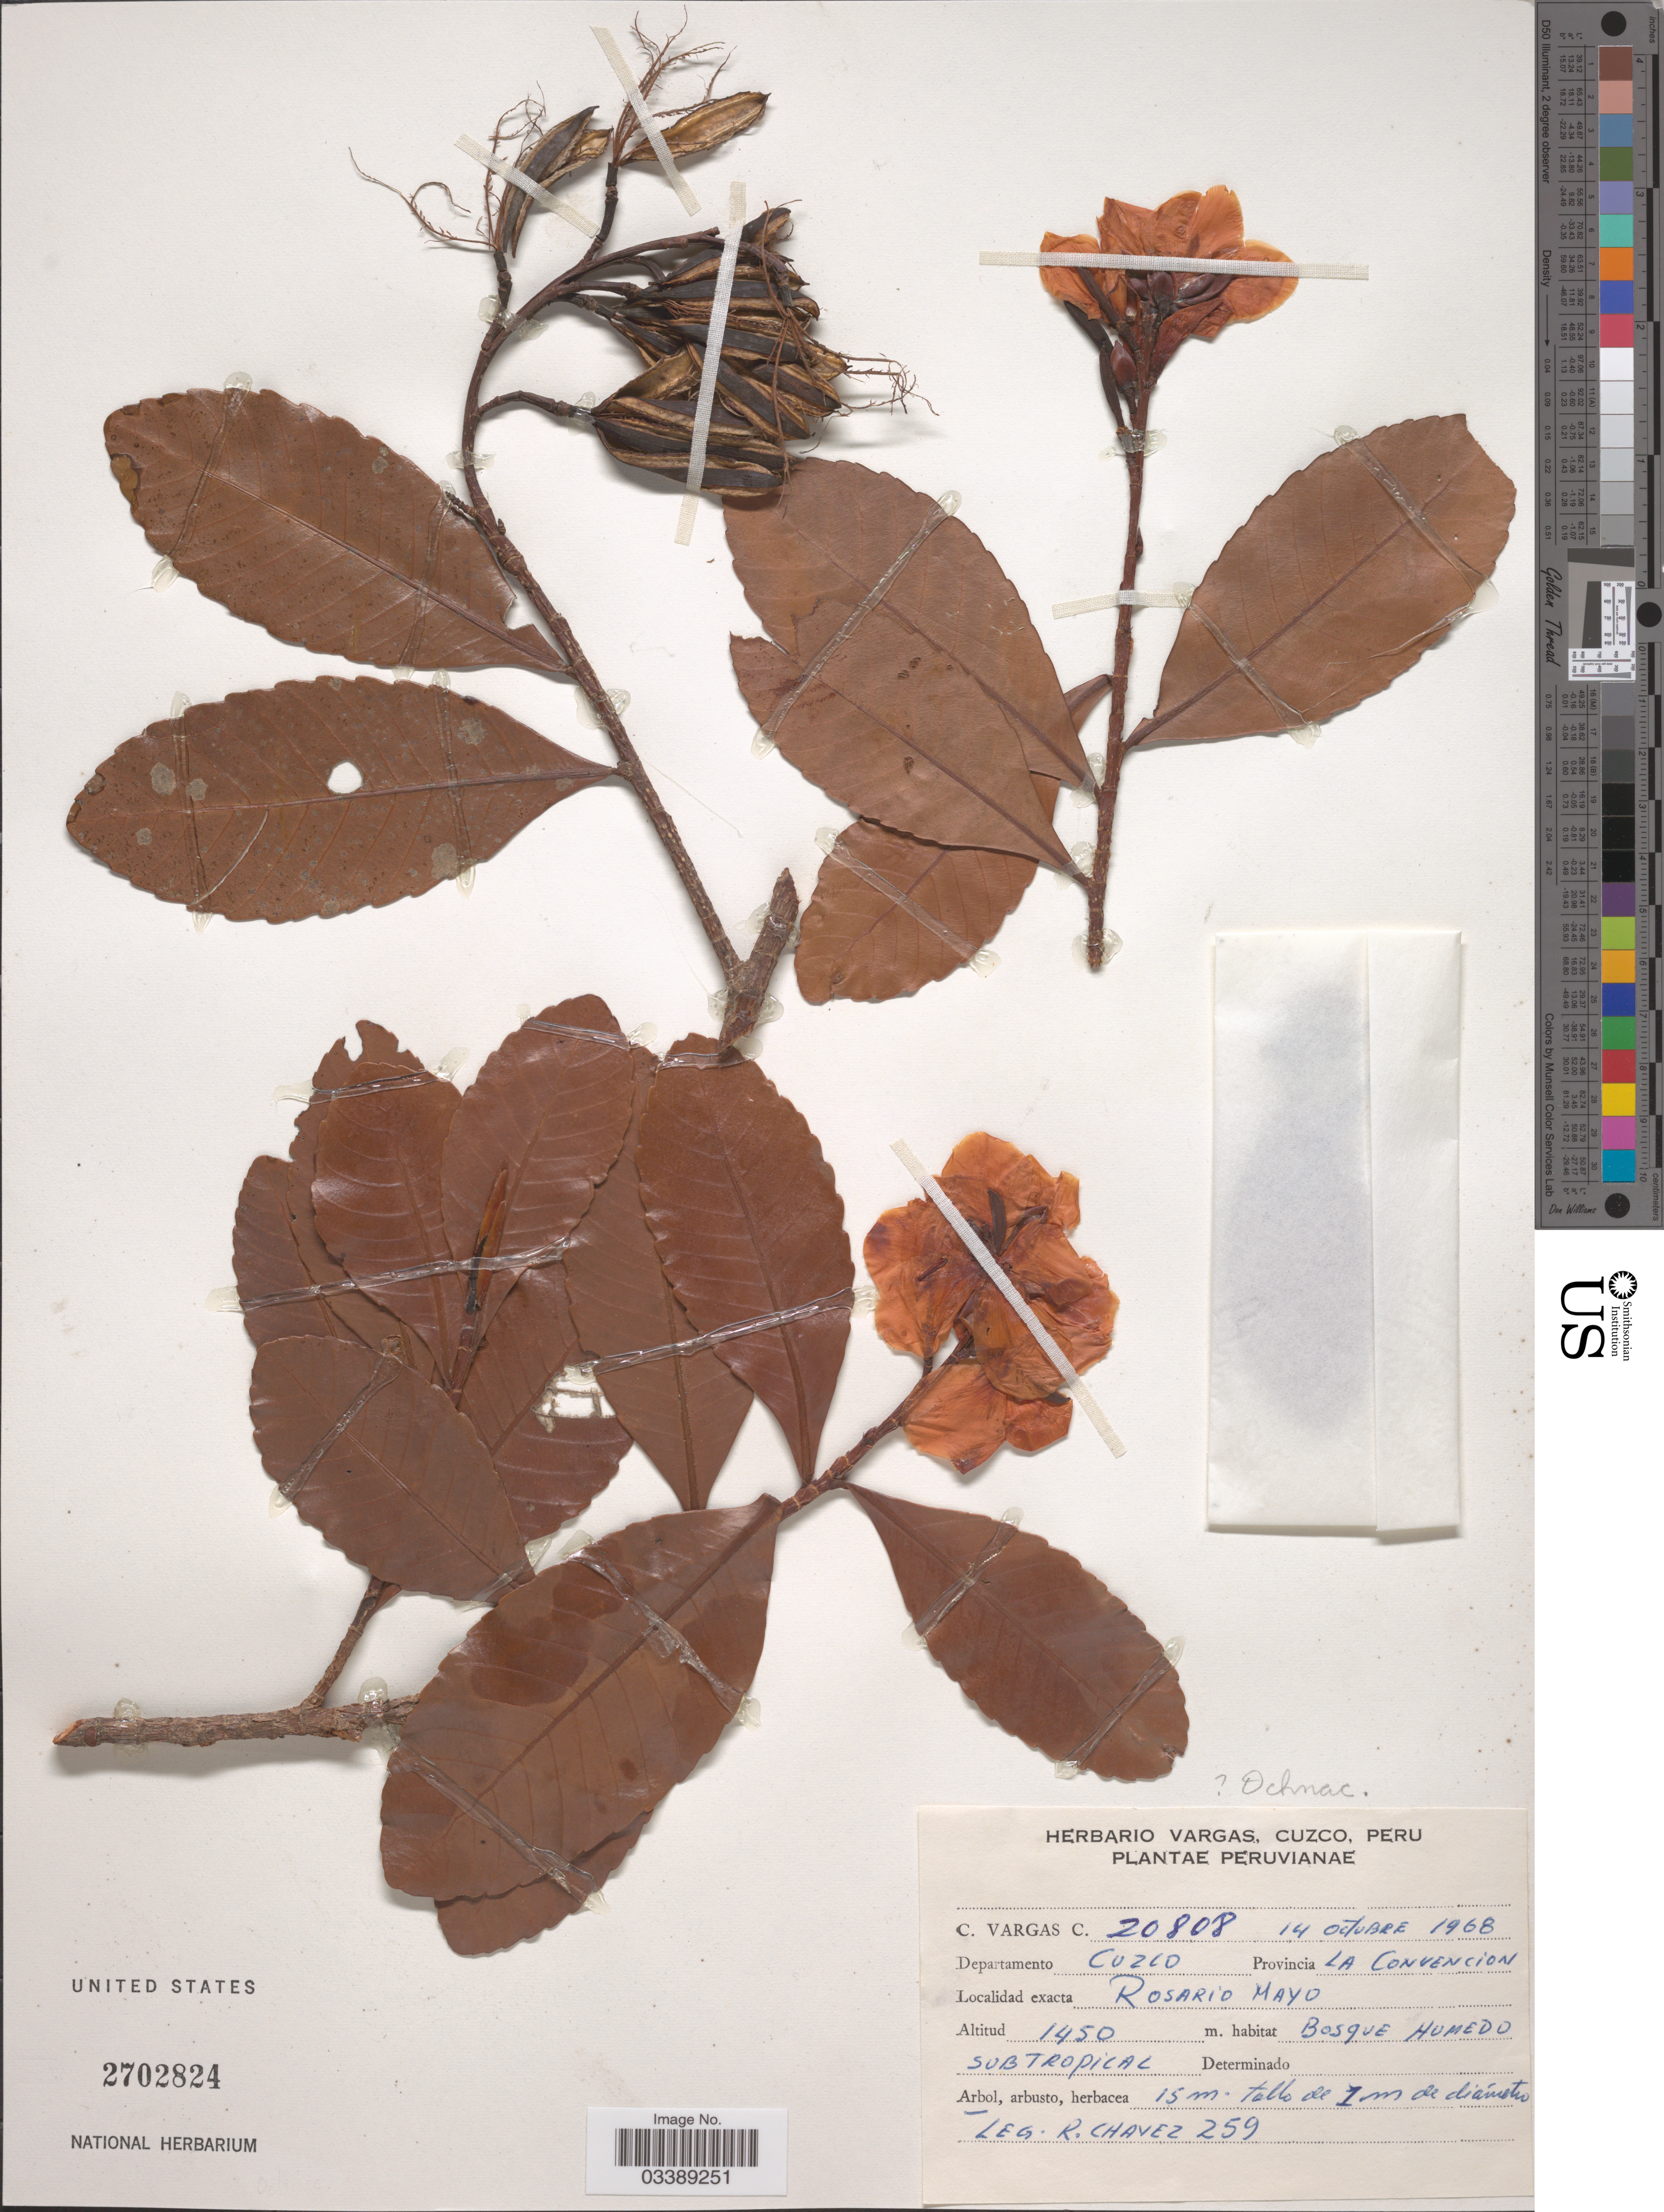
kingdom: Plantae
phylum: Tracheophyta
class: Magnoliopsida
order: Malpighiales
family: Ochnaceae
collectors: C. Vargas Calderón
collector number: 20808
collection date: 1968-10-14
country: Peru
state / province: Cusco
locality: Departamento Cuzco. Provincia La Convencion. Rosario Mayo.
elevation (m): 1450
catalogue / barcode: US 2702824